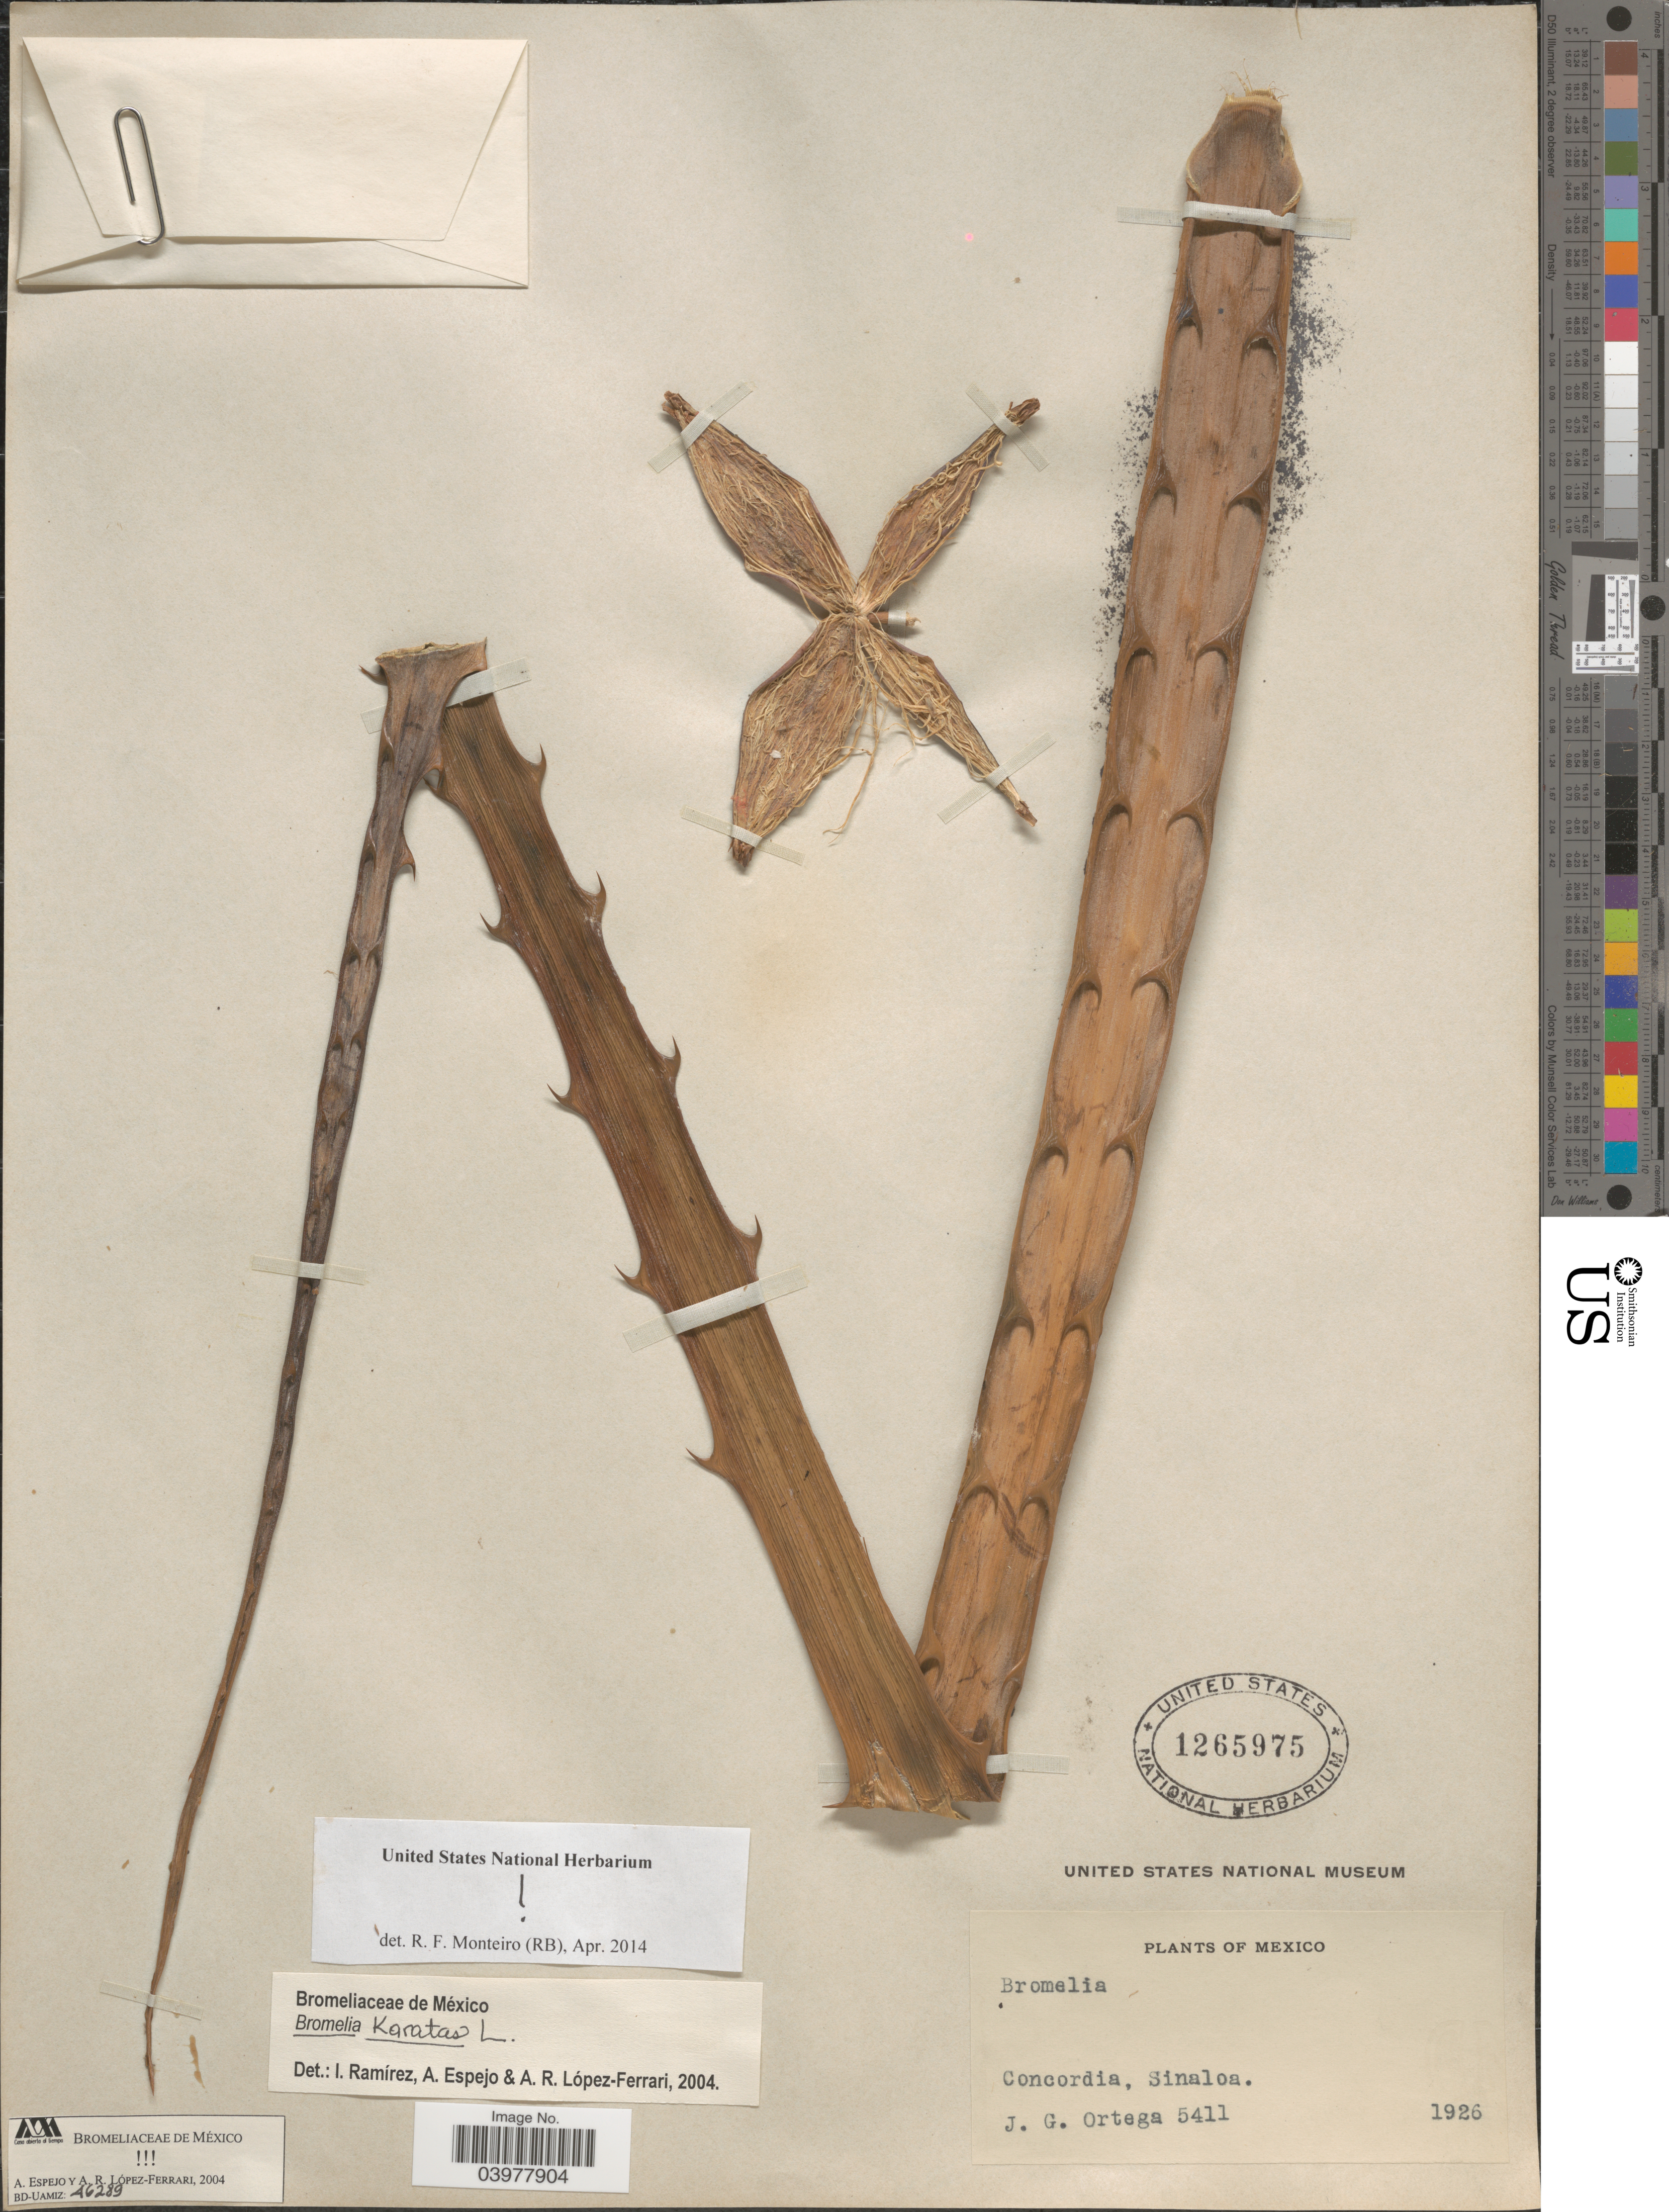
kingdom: Plantae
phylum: Tracheophyta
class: Liliopsida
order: Poales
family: Bromeliaceae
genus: Bromelia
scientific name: Bromelia karatas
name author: L.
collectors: J. Ortega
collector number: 5411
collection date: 1926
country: Mexico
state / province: Sinaloa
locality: Concordia.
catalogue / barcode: US 1265975